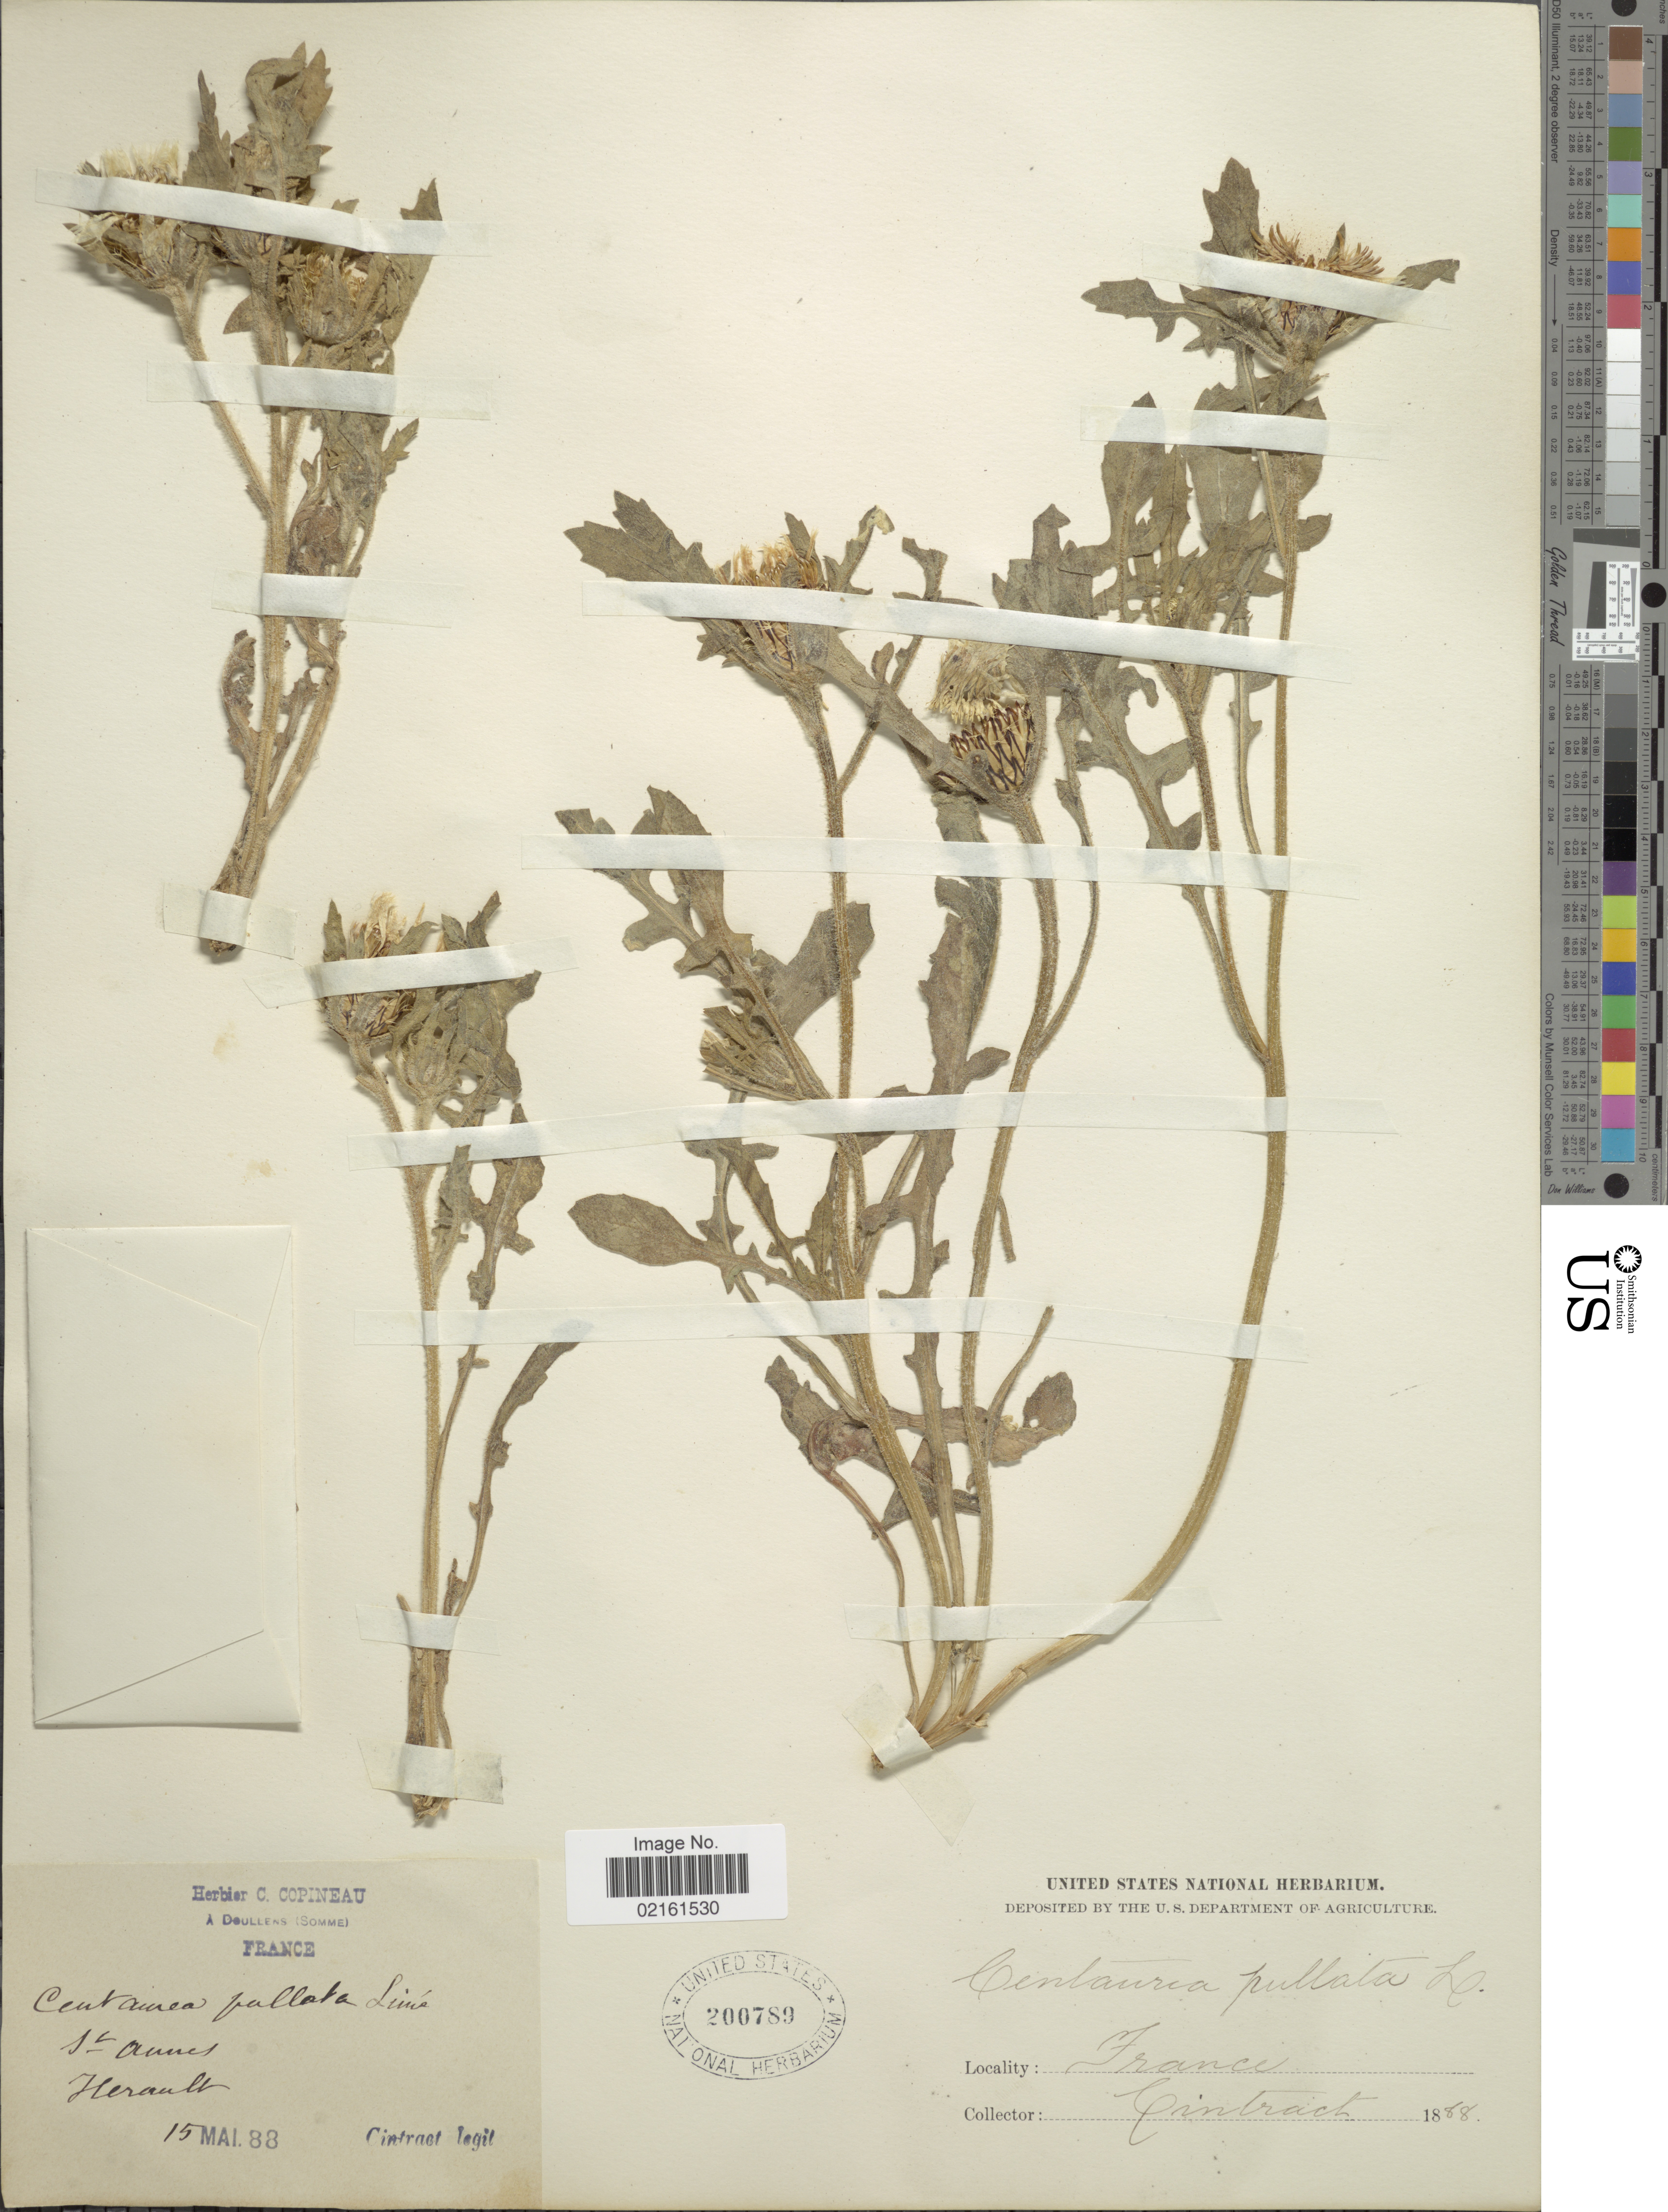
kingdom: Plantae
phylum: Tracheophyta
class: Magnoliopsida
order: Asterales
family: Asteraceae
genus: Centaurea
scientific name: Centaurea pullata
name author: L.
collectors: Cintract, --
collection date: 1888-05-15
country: France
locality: Herault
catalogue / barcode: US 200789